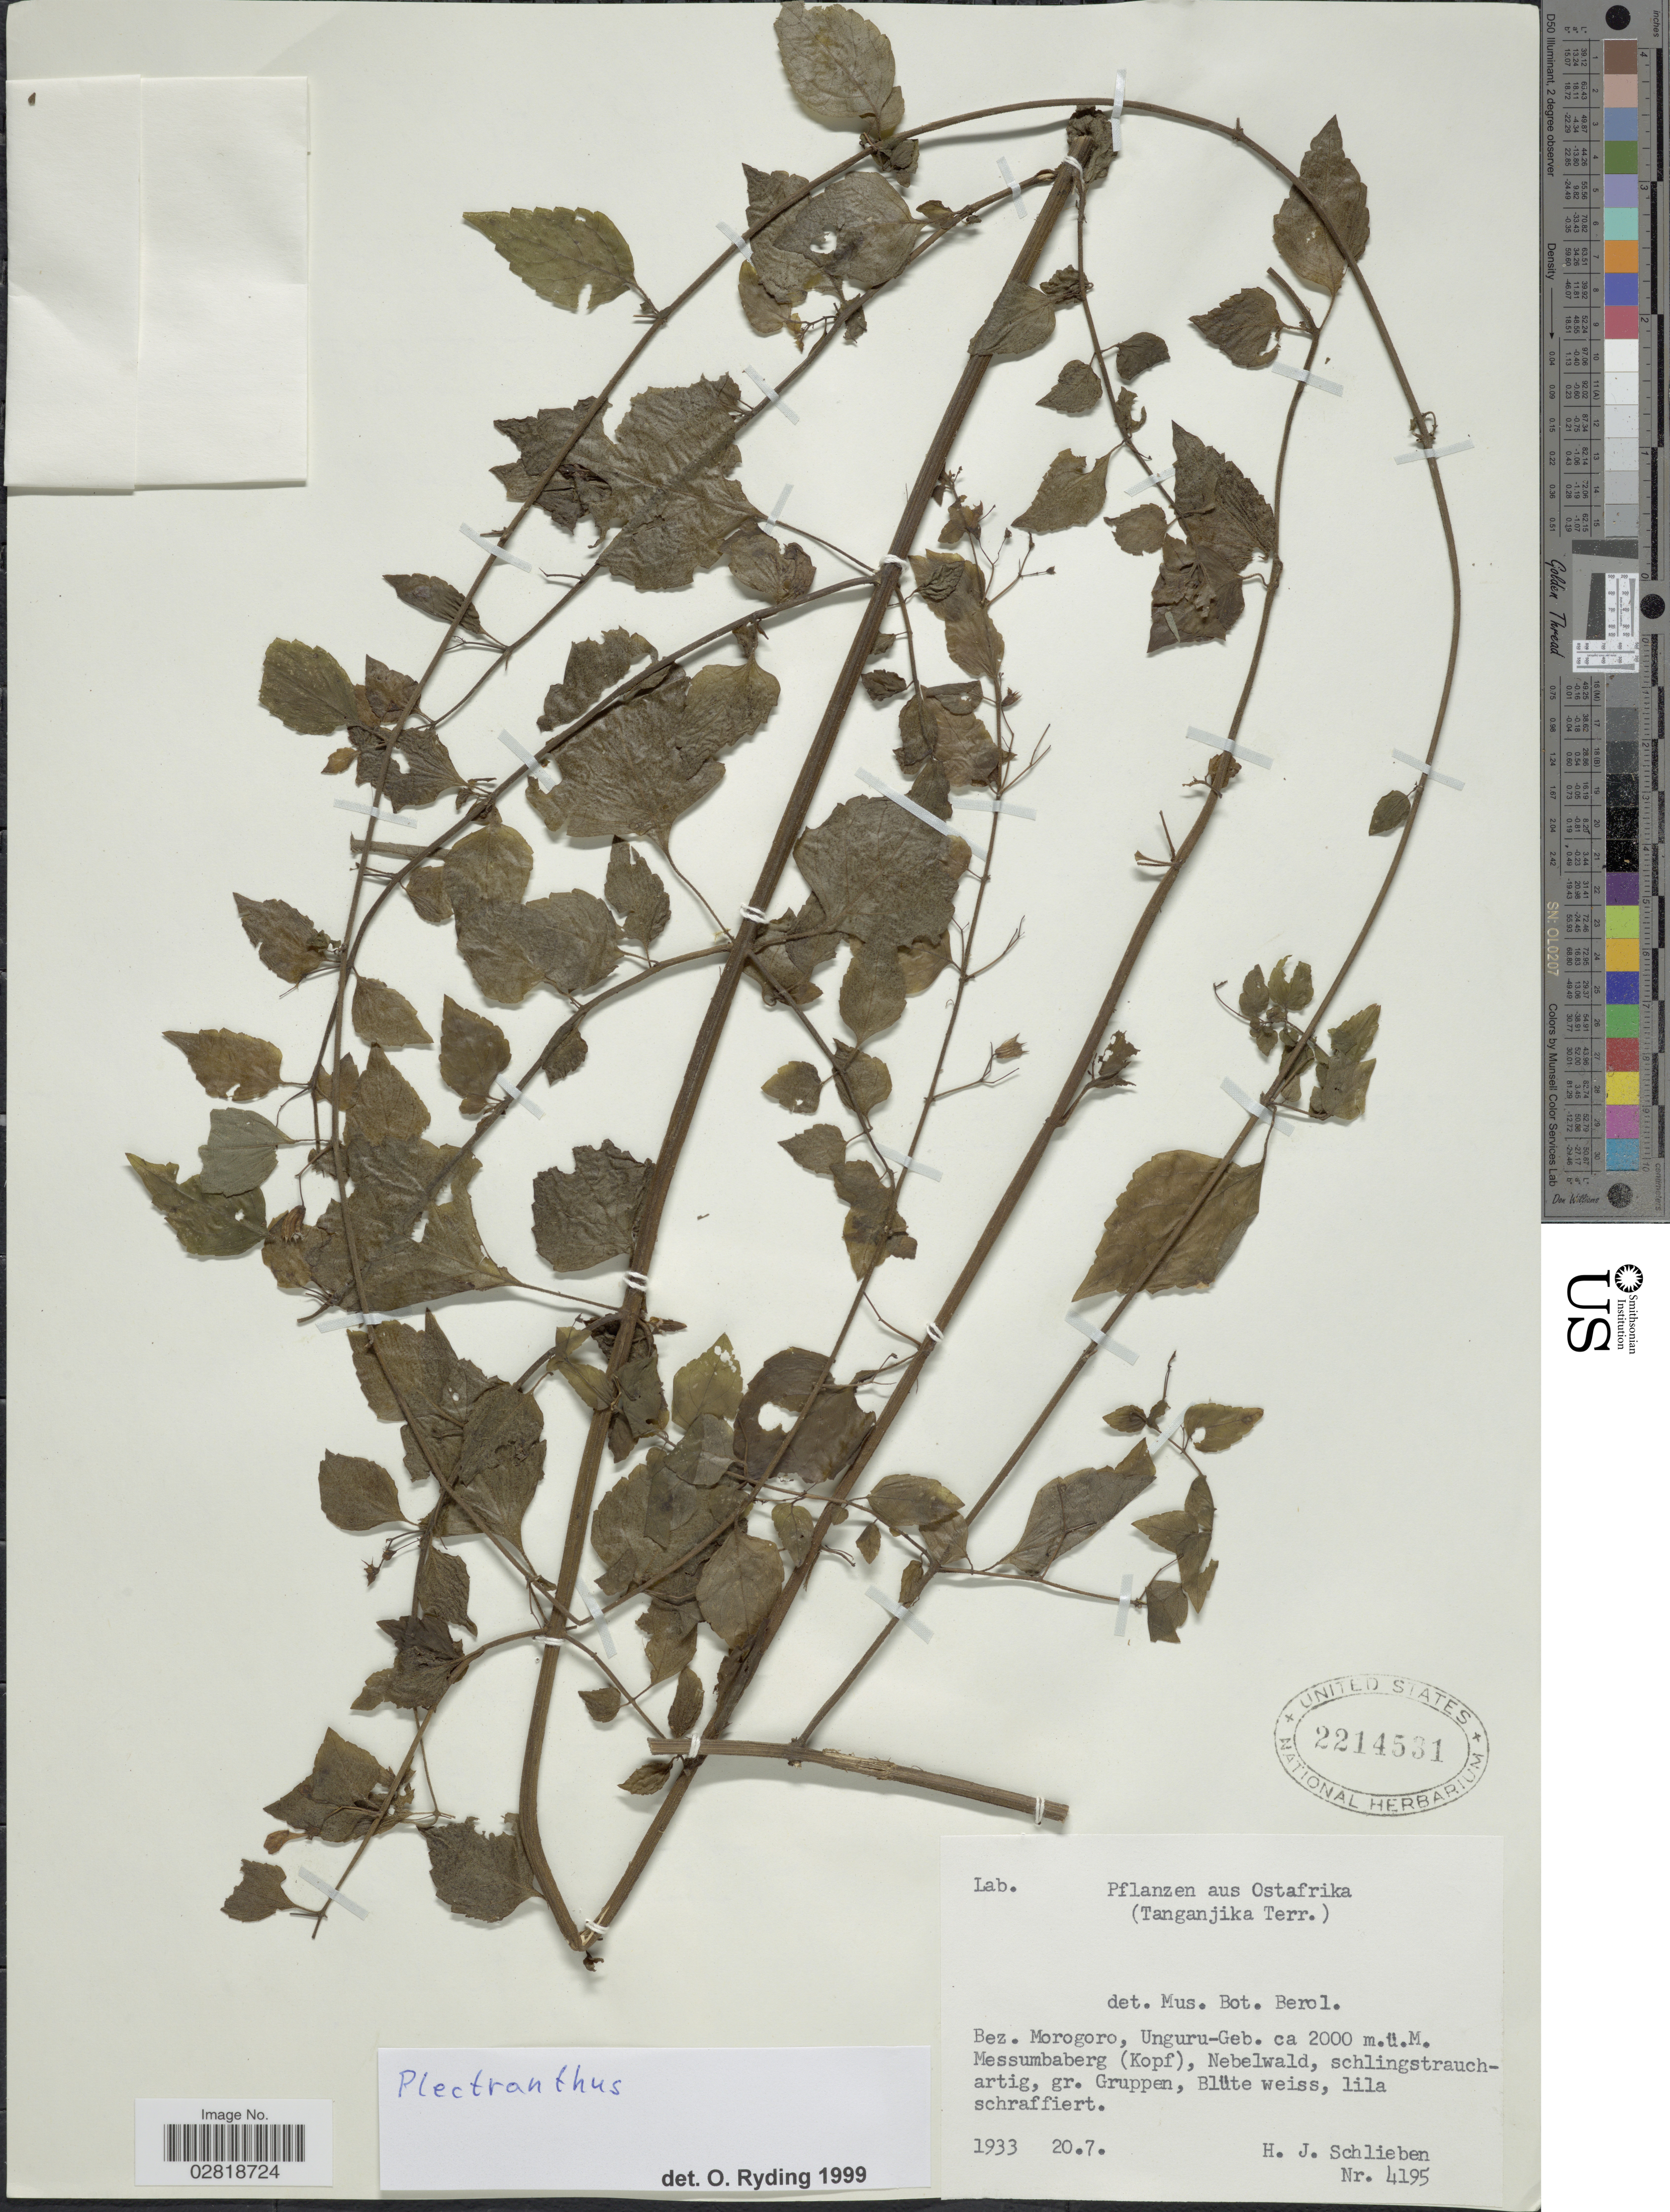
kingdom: Plantae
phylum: Tracheophyta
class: Magnoliopsida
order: Lamiales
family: Lamiaceae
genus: Plectranthus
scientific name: Plectranthus sp.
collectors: H. J. Schlieben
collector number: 4195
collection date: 1933-07-20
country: Tanzania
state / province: Morogoro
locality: Ostafrika (Tanganjika Terr.). Bez. Morogoro, Unguru-geb. Messumbaberg (Kopf).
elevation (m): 2000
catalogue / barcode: US 2214531